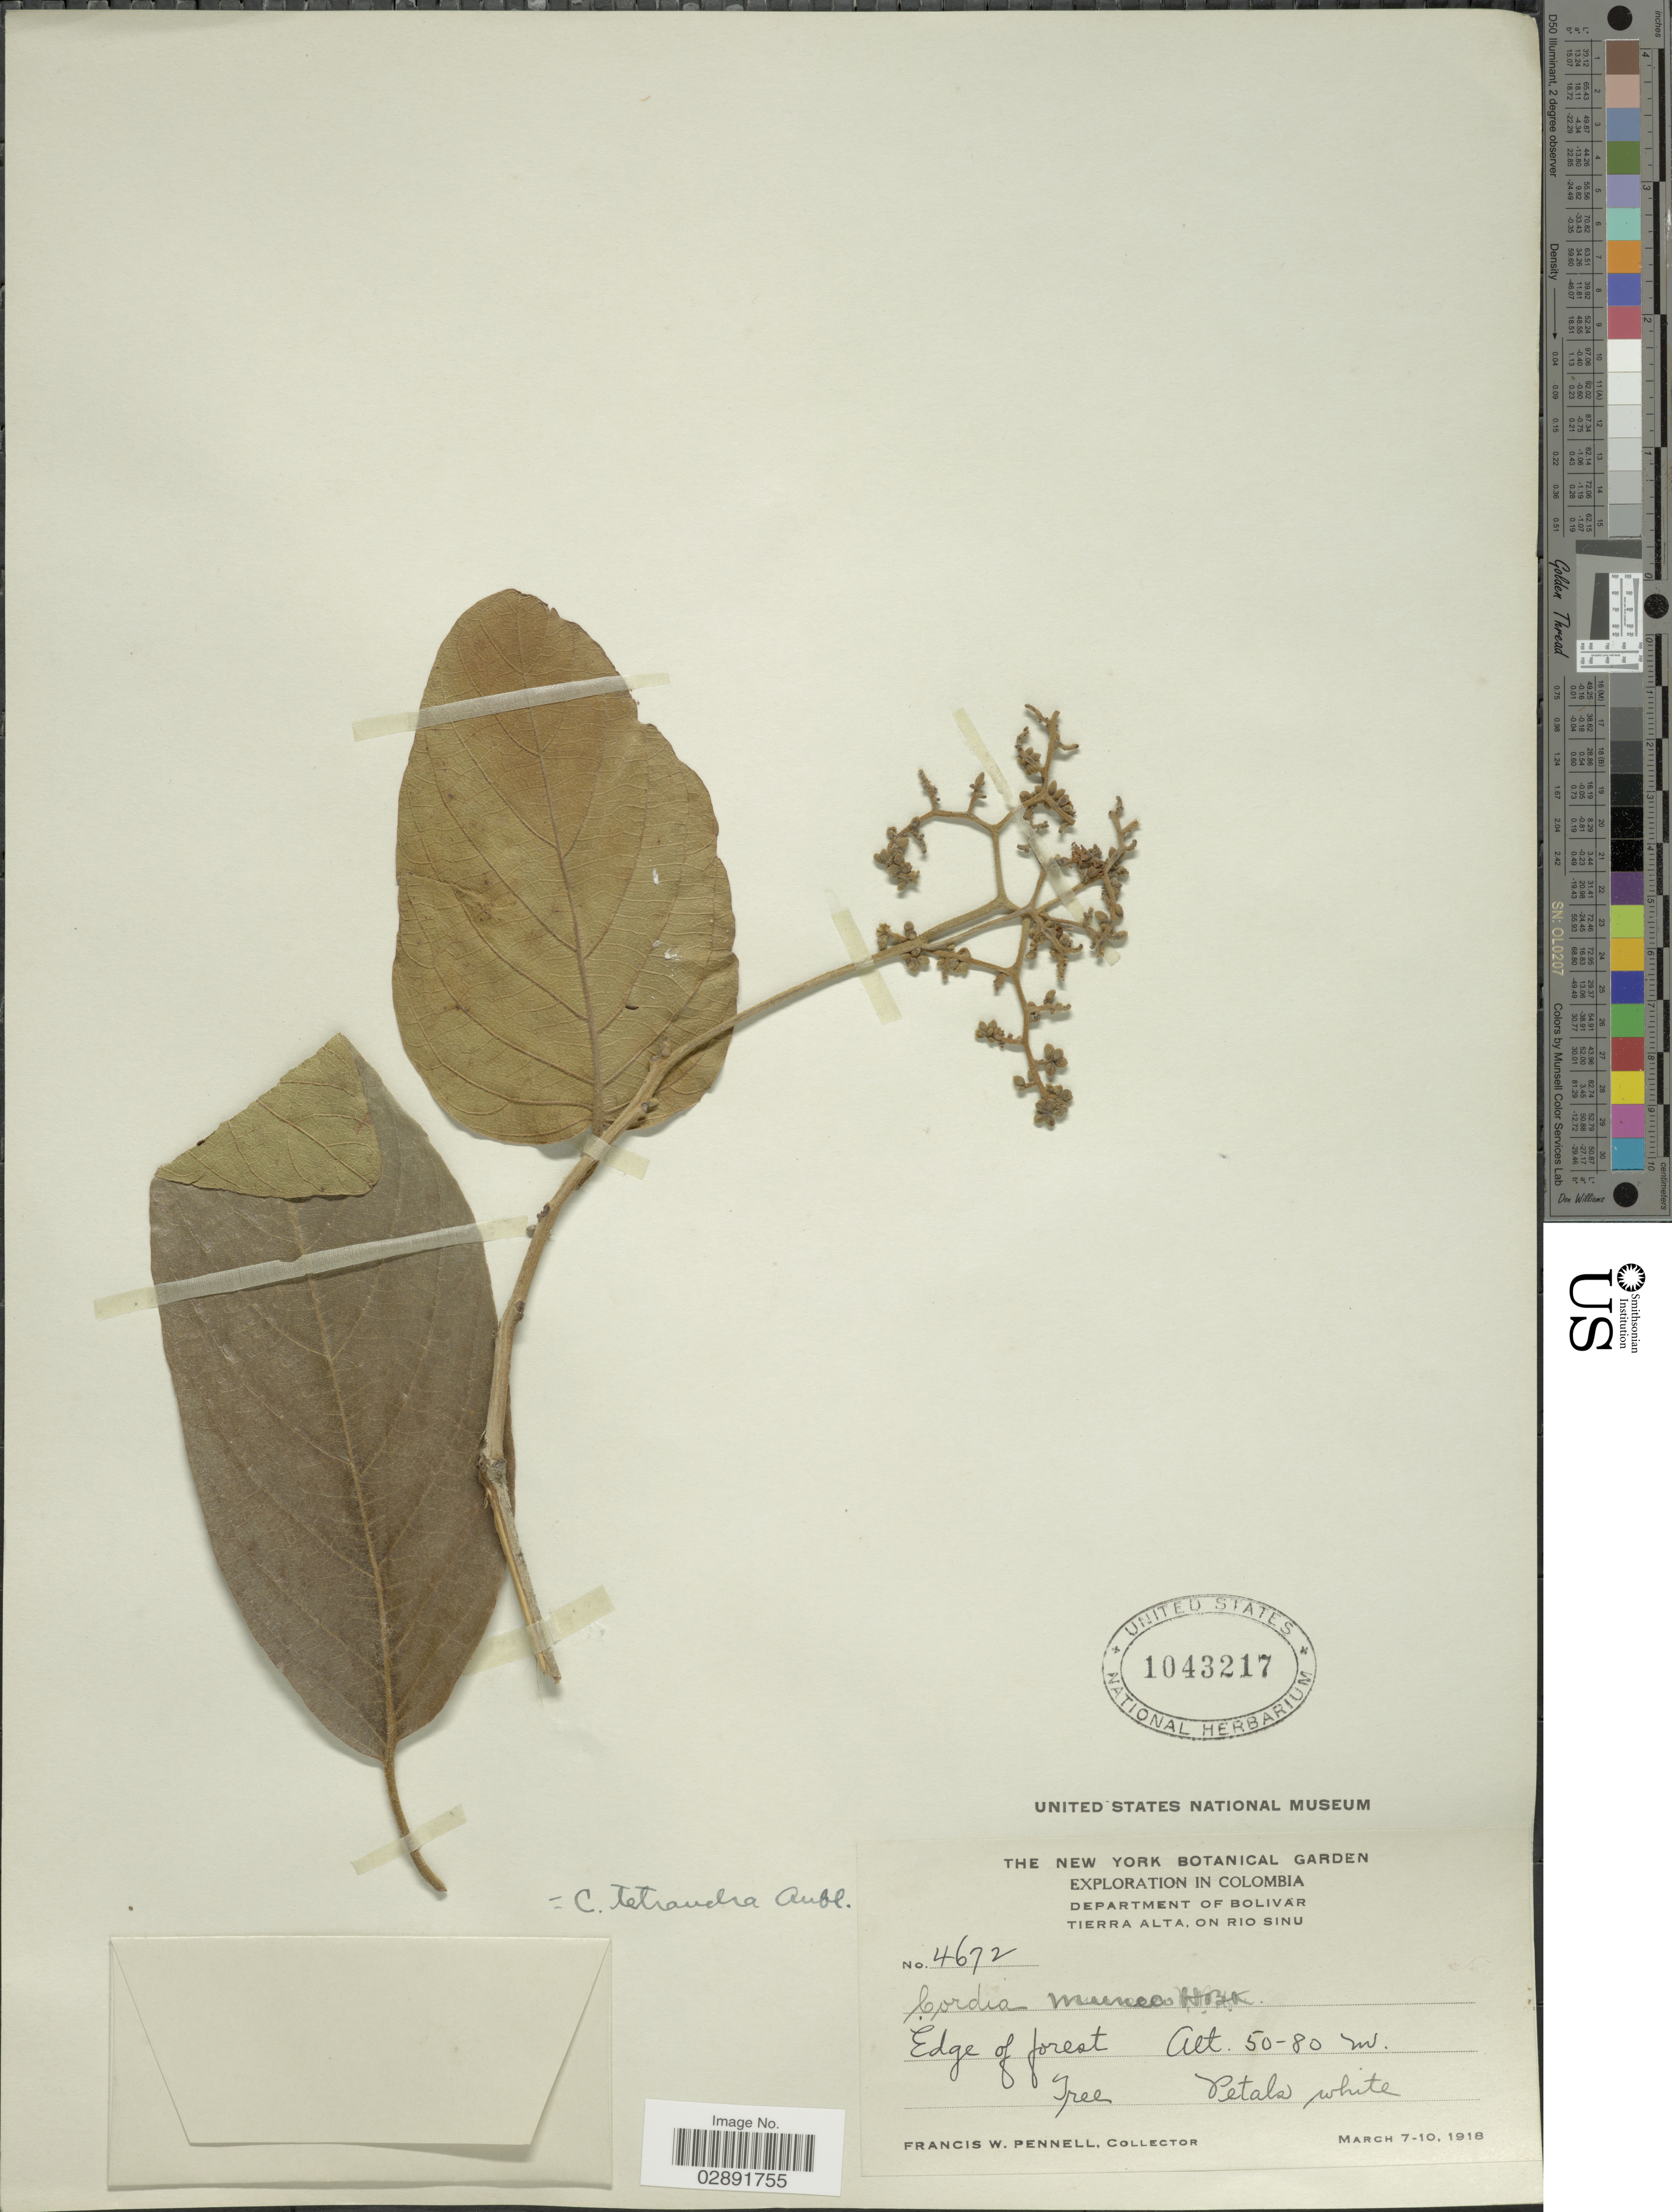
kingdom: Plantae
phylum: Tracheophyta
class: Magnoliopsida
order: Boraginales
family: Cordiaceae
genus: Cordia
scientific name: Cordia tetrandra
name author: Aubl.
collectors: F. W. Pennell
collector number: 4672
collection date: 1918-03-07/1918-03-10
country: Colombia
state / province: Bolívar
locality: Department of Bolivar, Tierra Alta, on Rio Sinu.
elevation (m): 50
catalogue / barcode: US 1043217